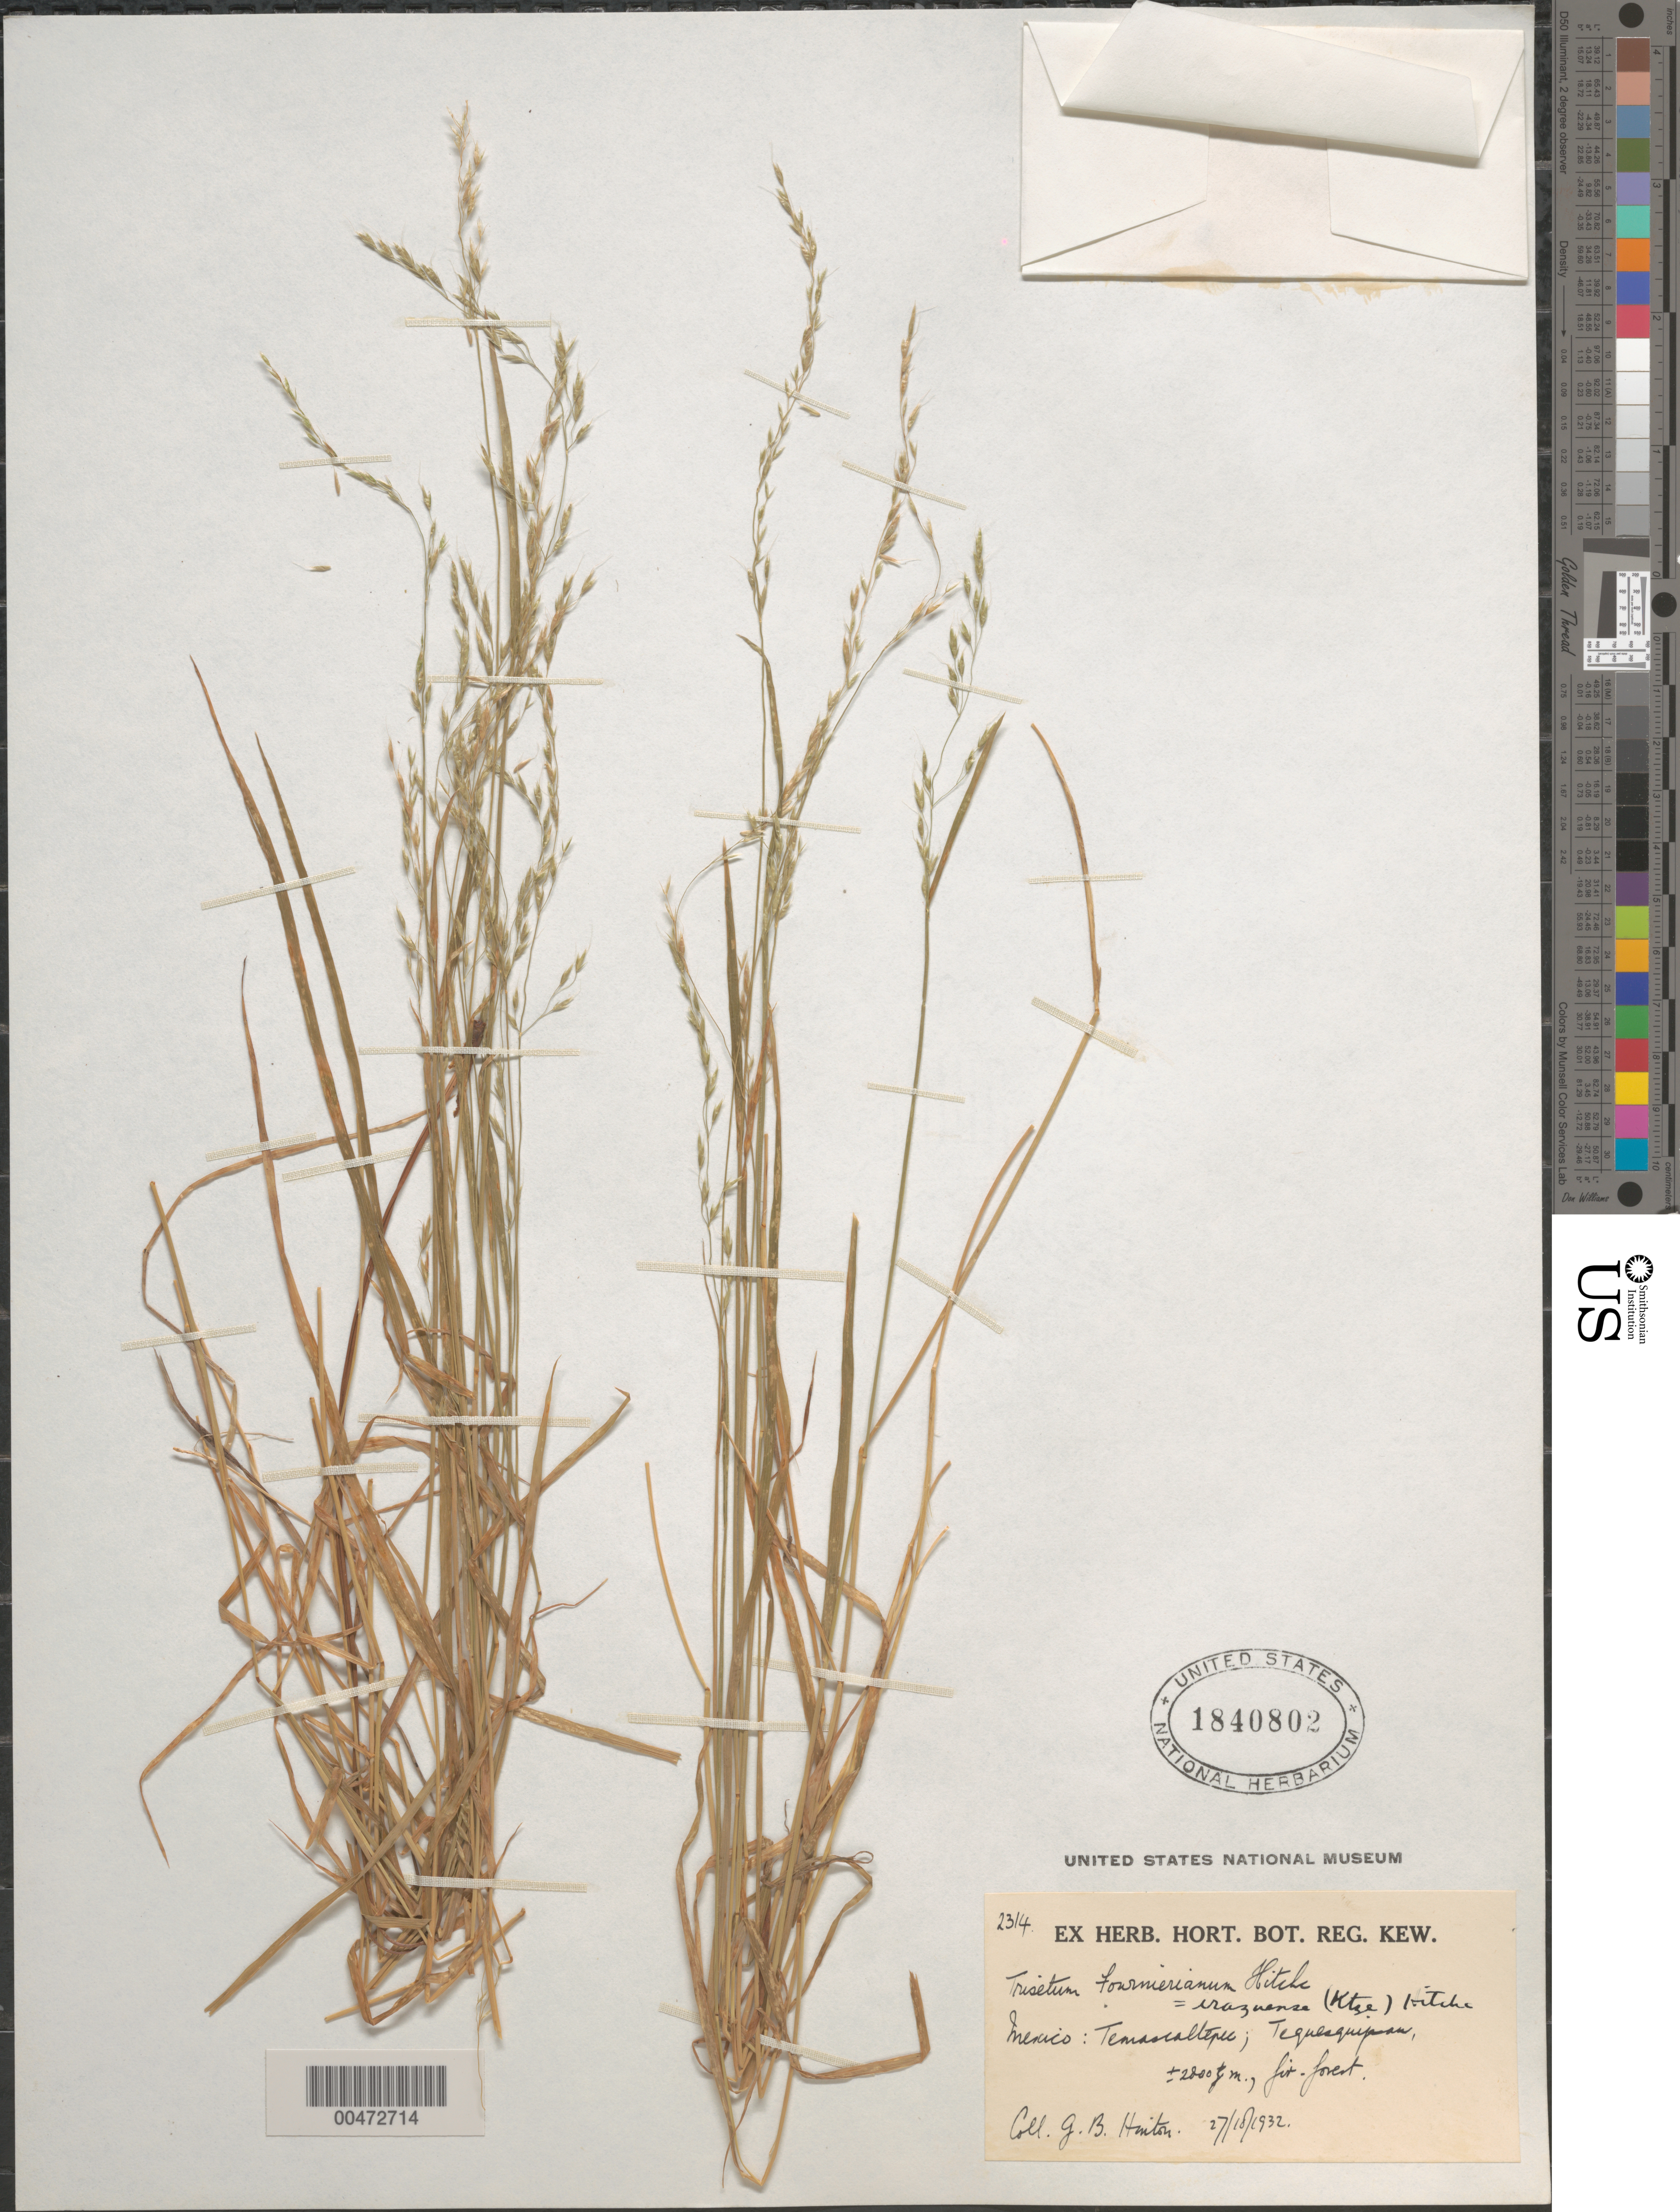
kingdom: Plantae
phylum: Tracheophyta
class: Liliopsida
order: Poales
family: Poaceae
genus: Peyritschia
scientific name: Peyritschia irazuensis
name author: (Kuntze) P.M. Peterson et al.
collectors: G. B. Hinton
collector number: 2314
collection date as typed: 27 Oct 1932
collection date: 1932-10-27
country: Mexico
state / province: México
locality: Temascaltepec, Tequesquipan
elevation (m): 2000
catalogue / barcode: US 1840802